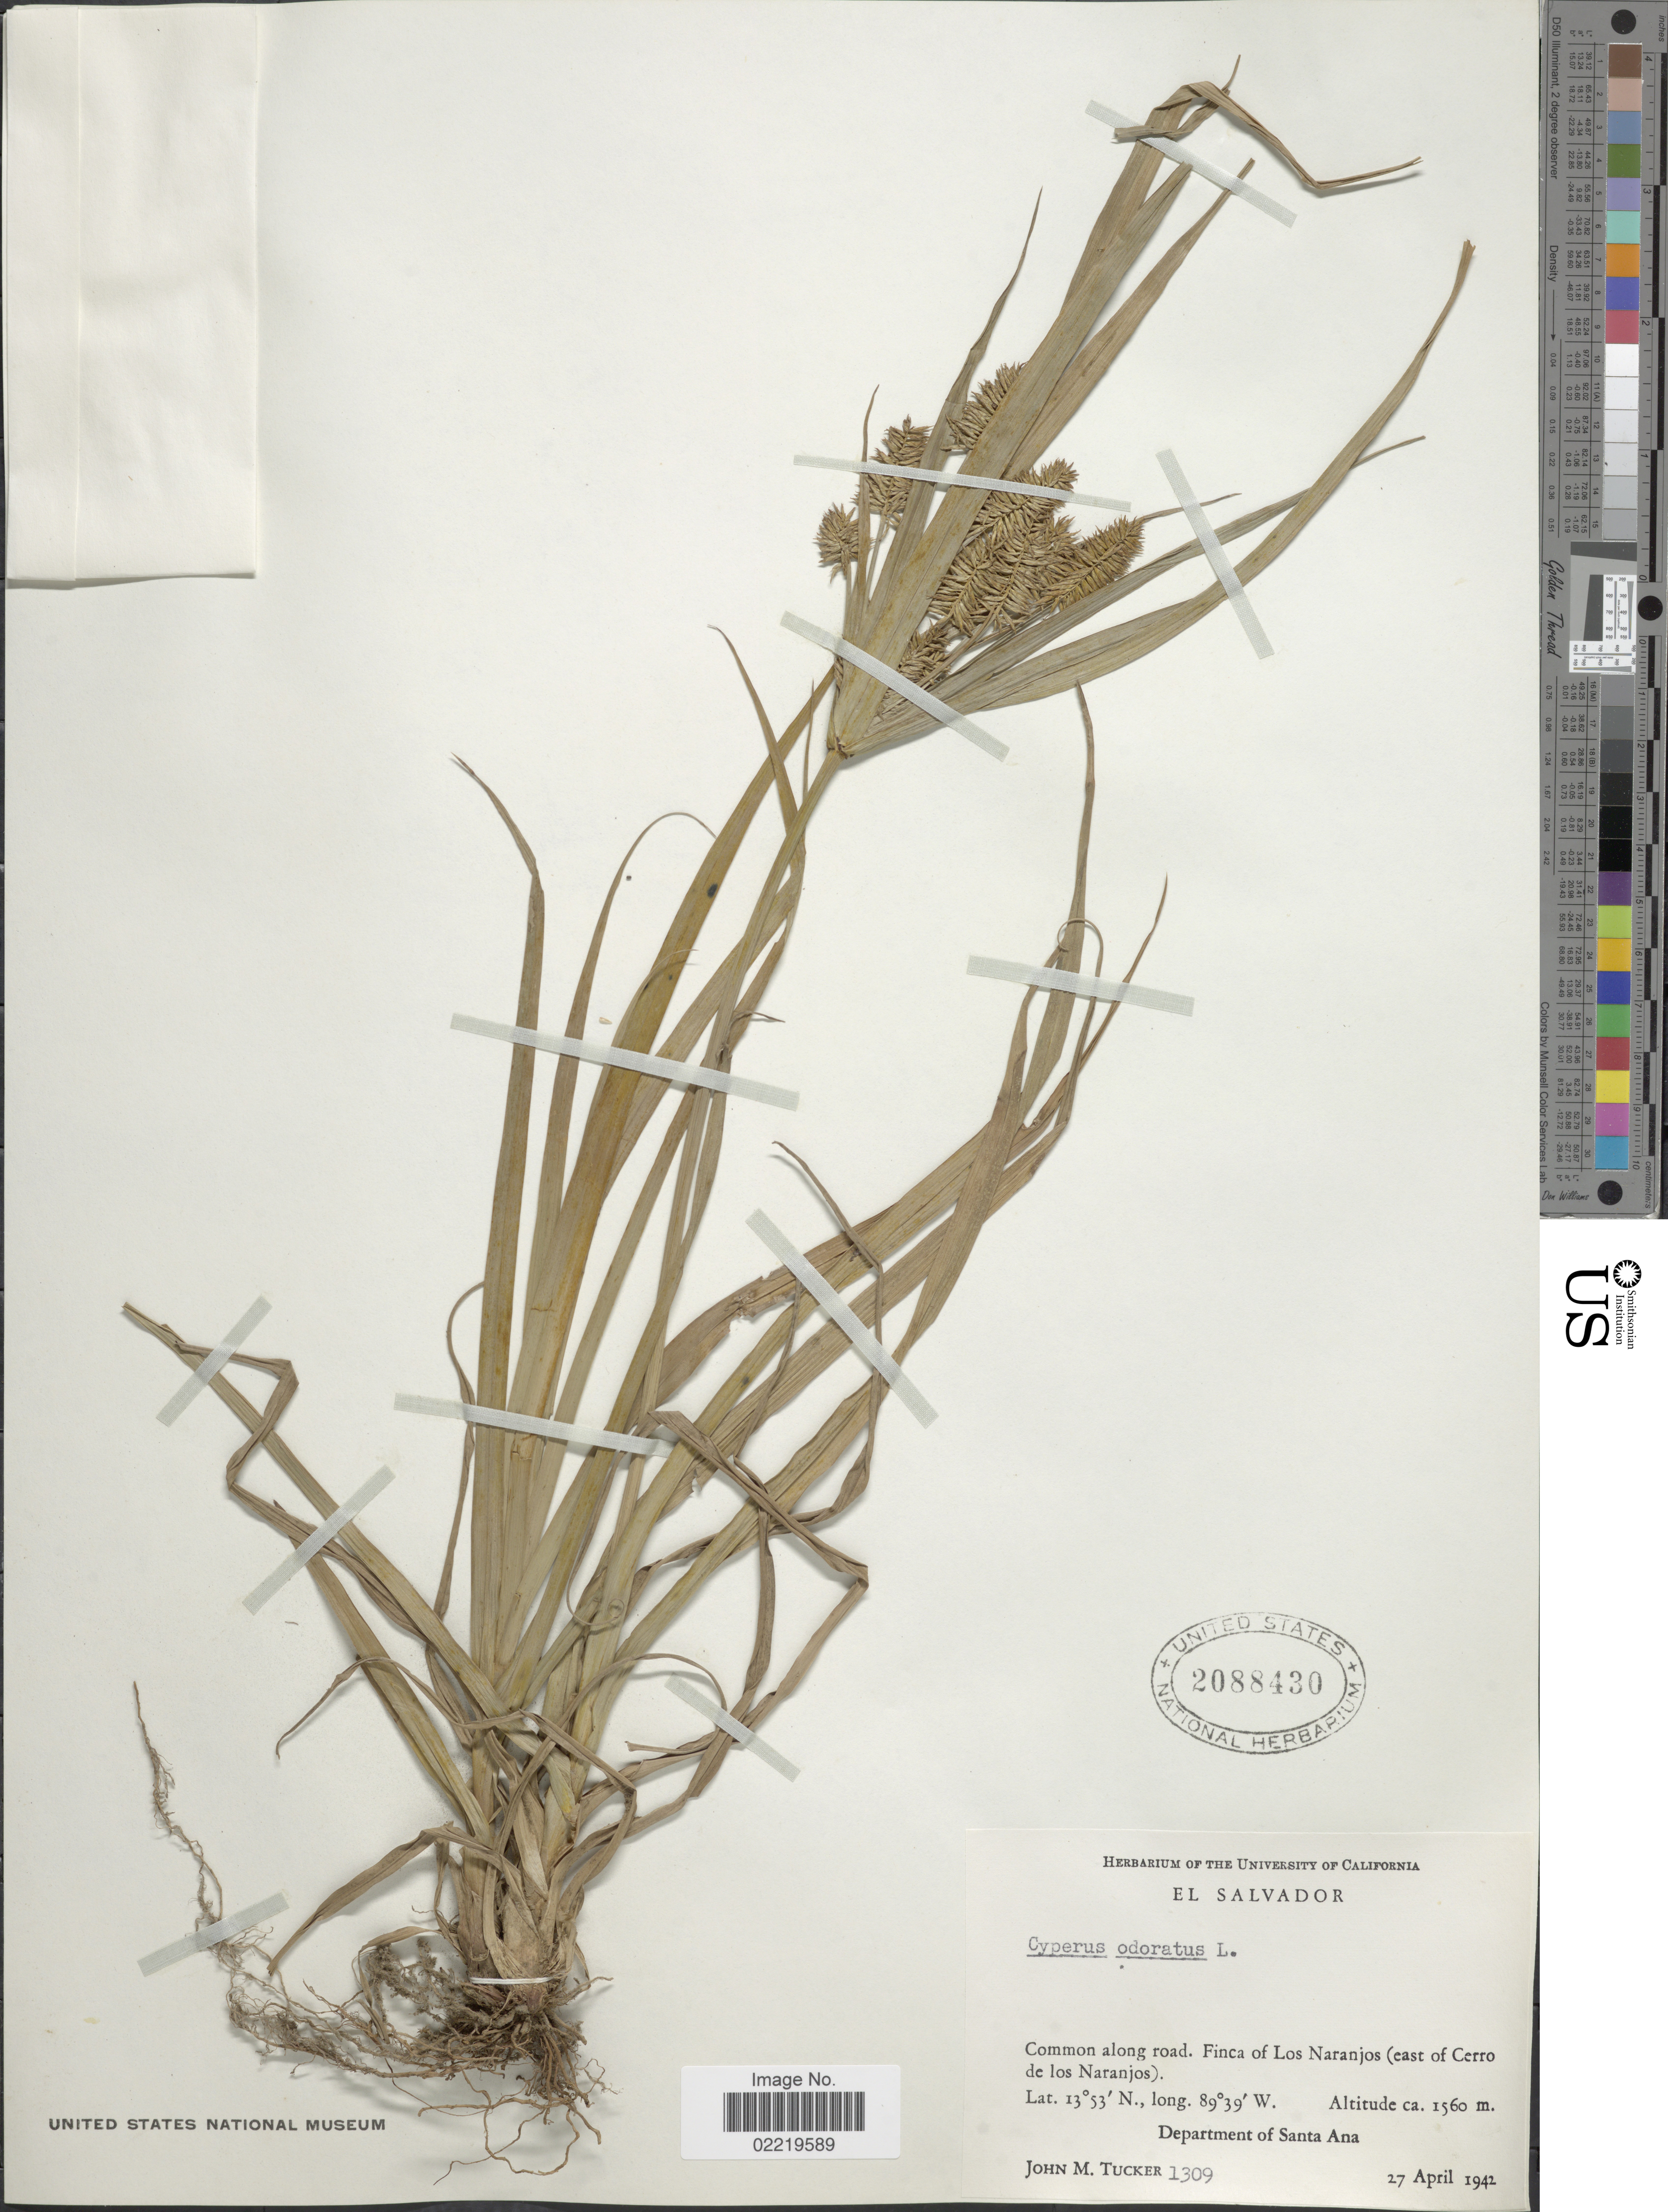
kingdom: Plantae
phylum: Tracheophyta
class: Liliopsida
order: Poales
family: Cyperaceae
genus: Cyperus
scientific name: Cyperus odoratus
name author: L.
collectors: J. M. Tucker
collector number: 1309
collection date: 1942-04-27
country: El Salvador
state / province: Santa Ana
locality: Finca of Los Naranjos (east of Cerro de los Naranjos).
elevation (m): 1560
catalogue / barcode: US 2088430